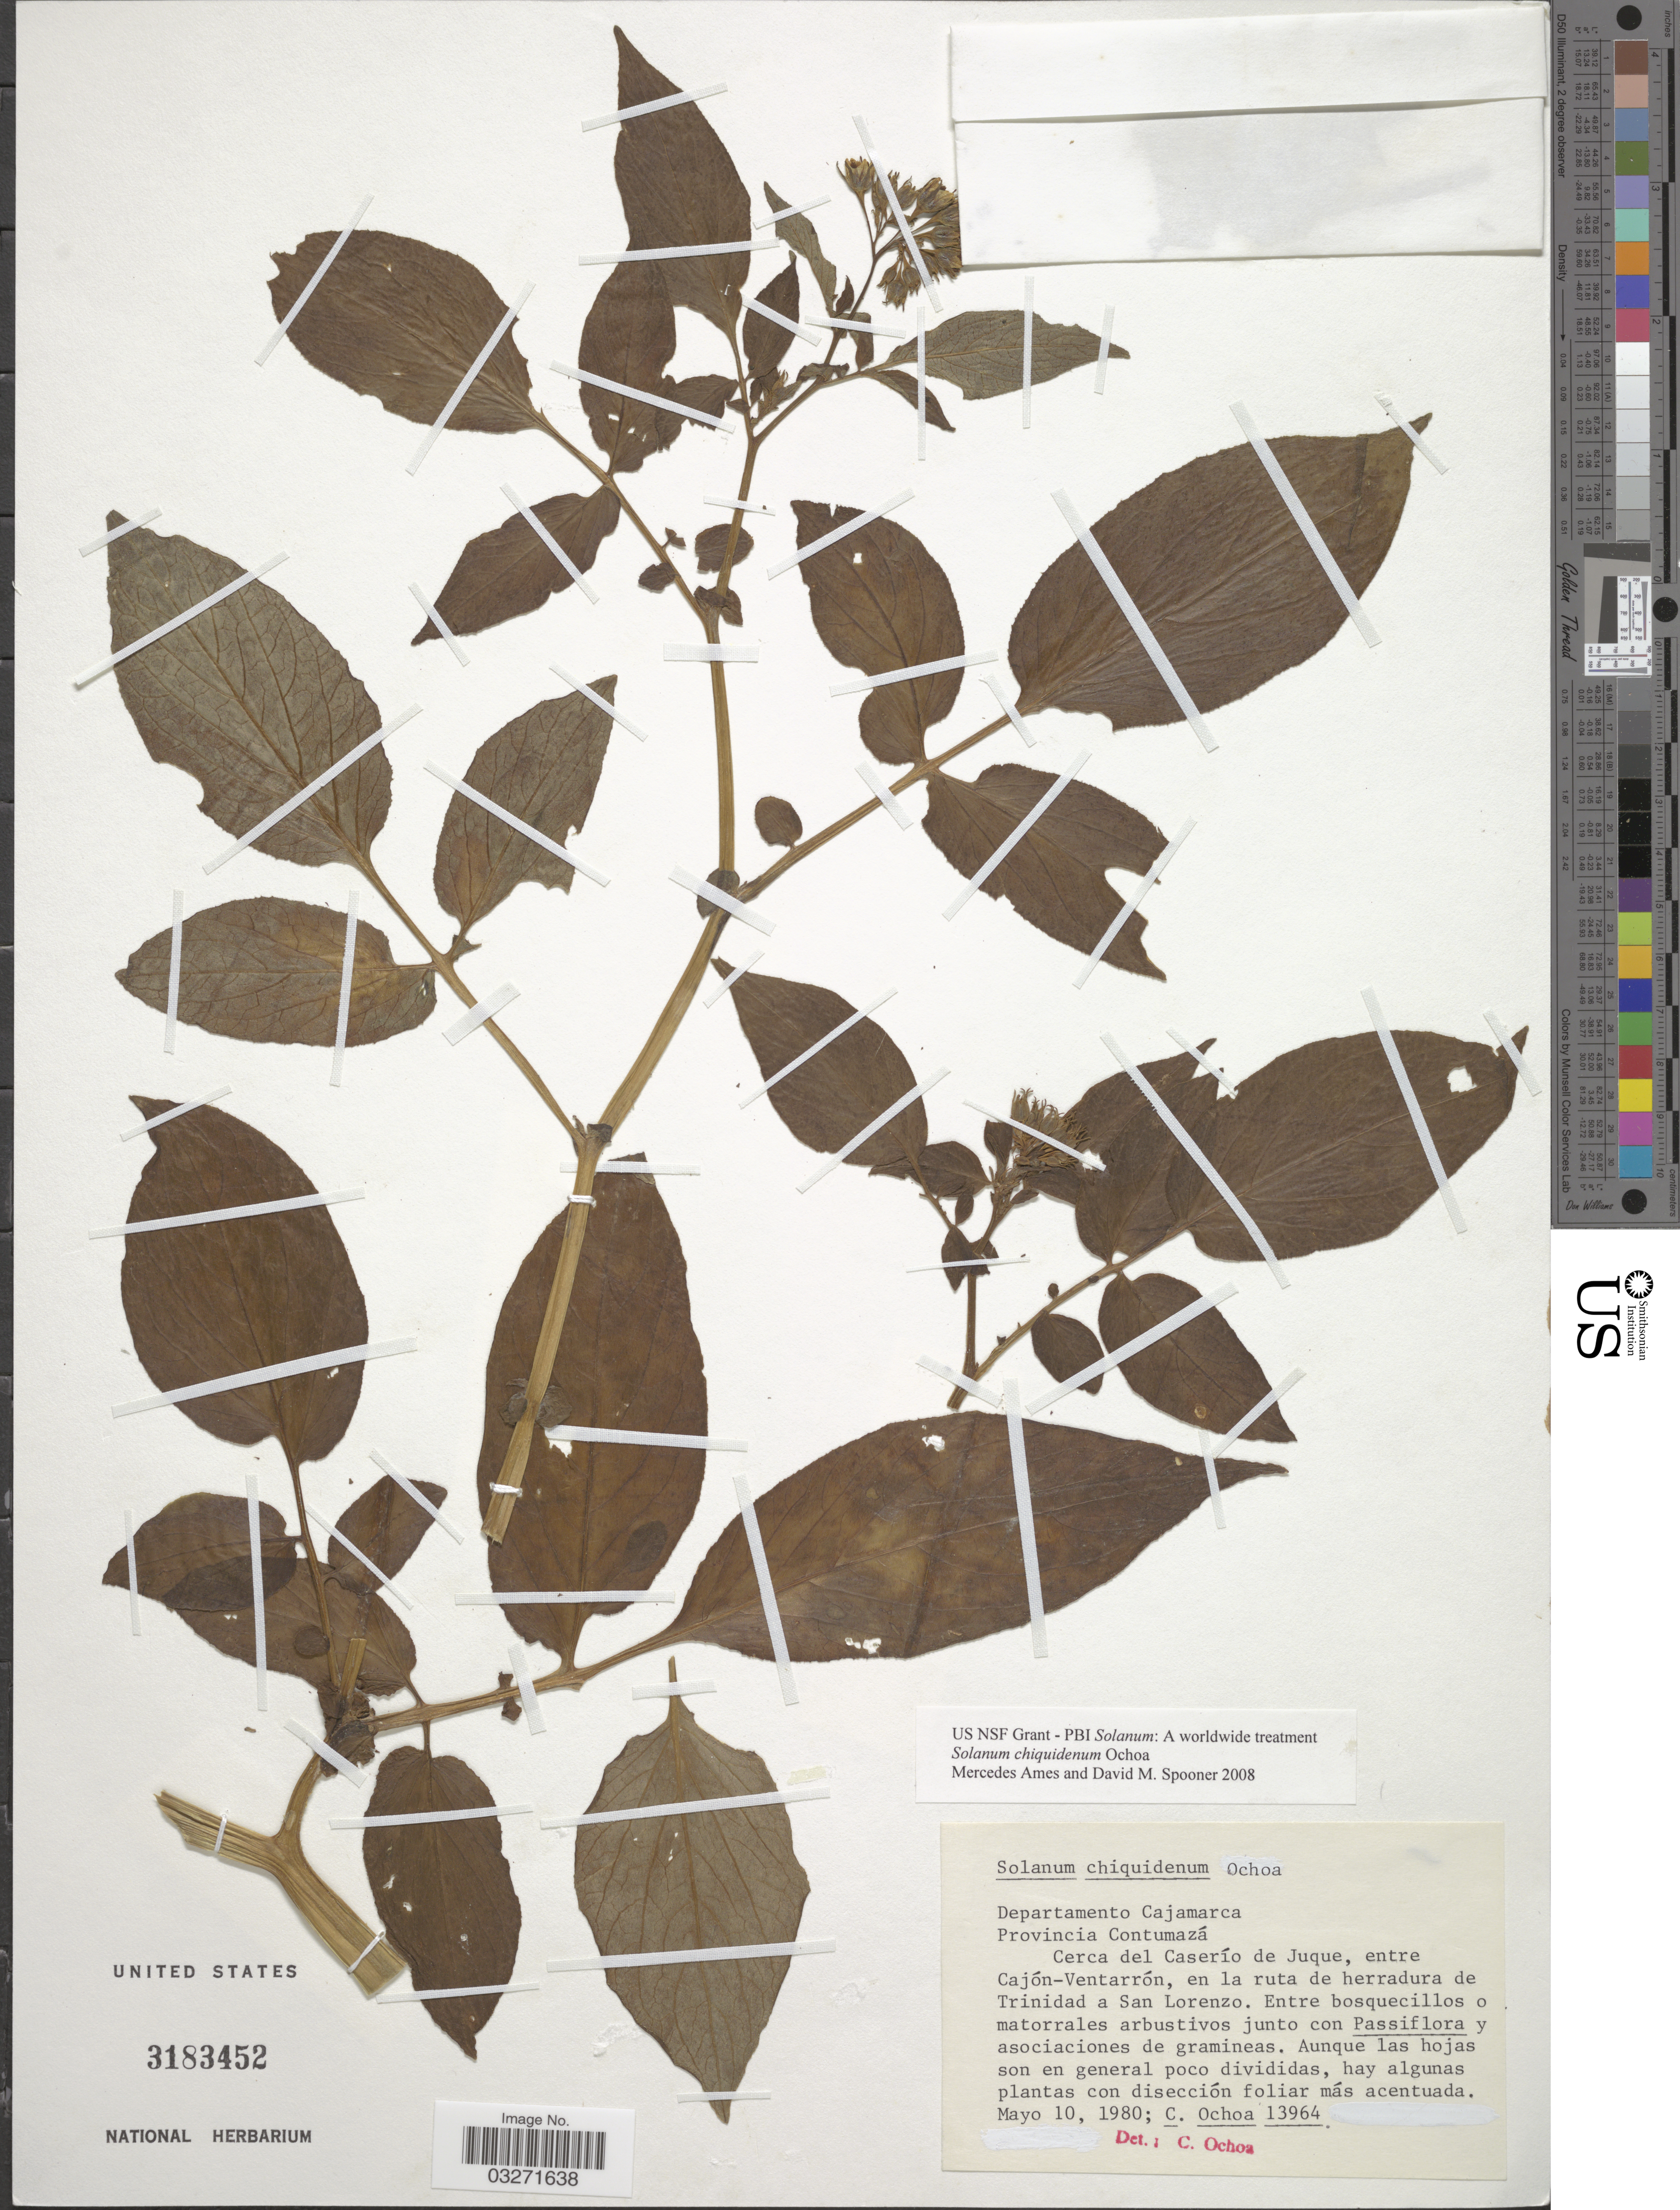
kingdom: Plantae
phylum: Tracheophyta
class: Magnoliopsida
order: Solanales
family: Solanaceae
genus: Solanum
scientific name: Solanum chiquidenum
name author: Ochoa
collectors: C. Ochoa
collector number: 13964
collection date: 1980-05-10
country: Peru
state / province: Cajamarca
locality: Departamento Cajamarca. Provincia Contumazá. Cerca del Caserío de Juquem entre Cajón-Ventarrón, en la ruta de herradura, de Trinidad a San Lorenzo.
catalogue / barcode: US 3183452